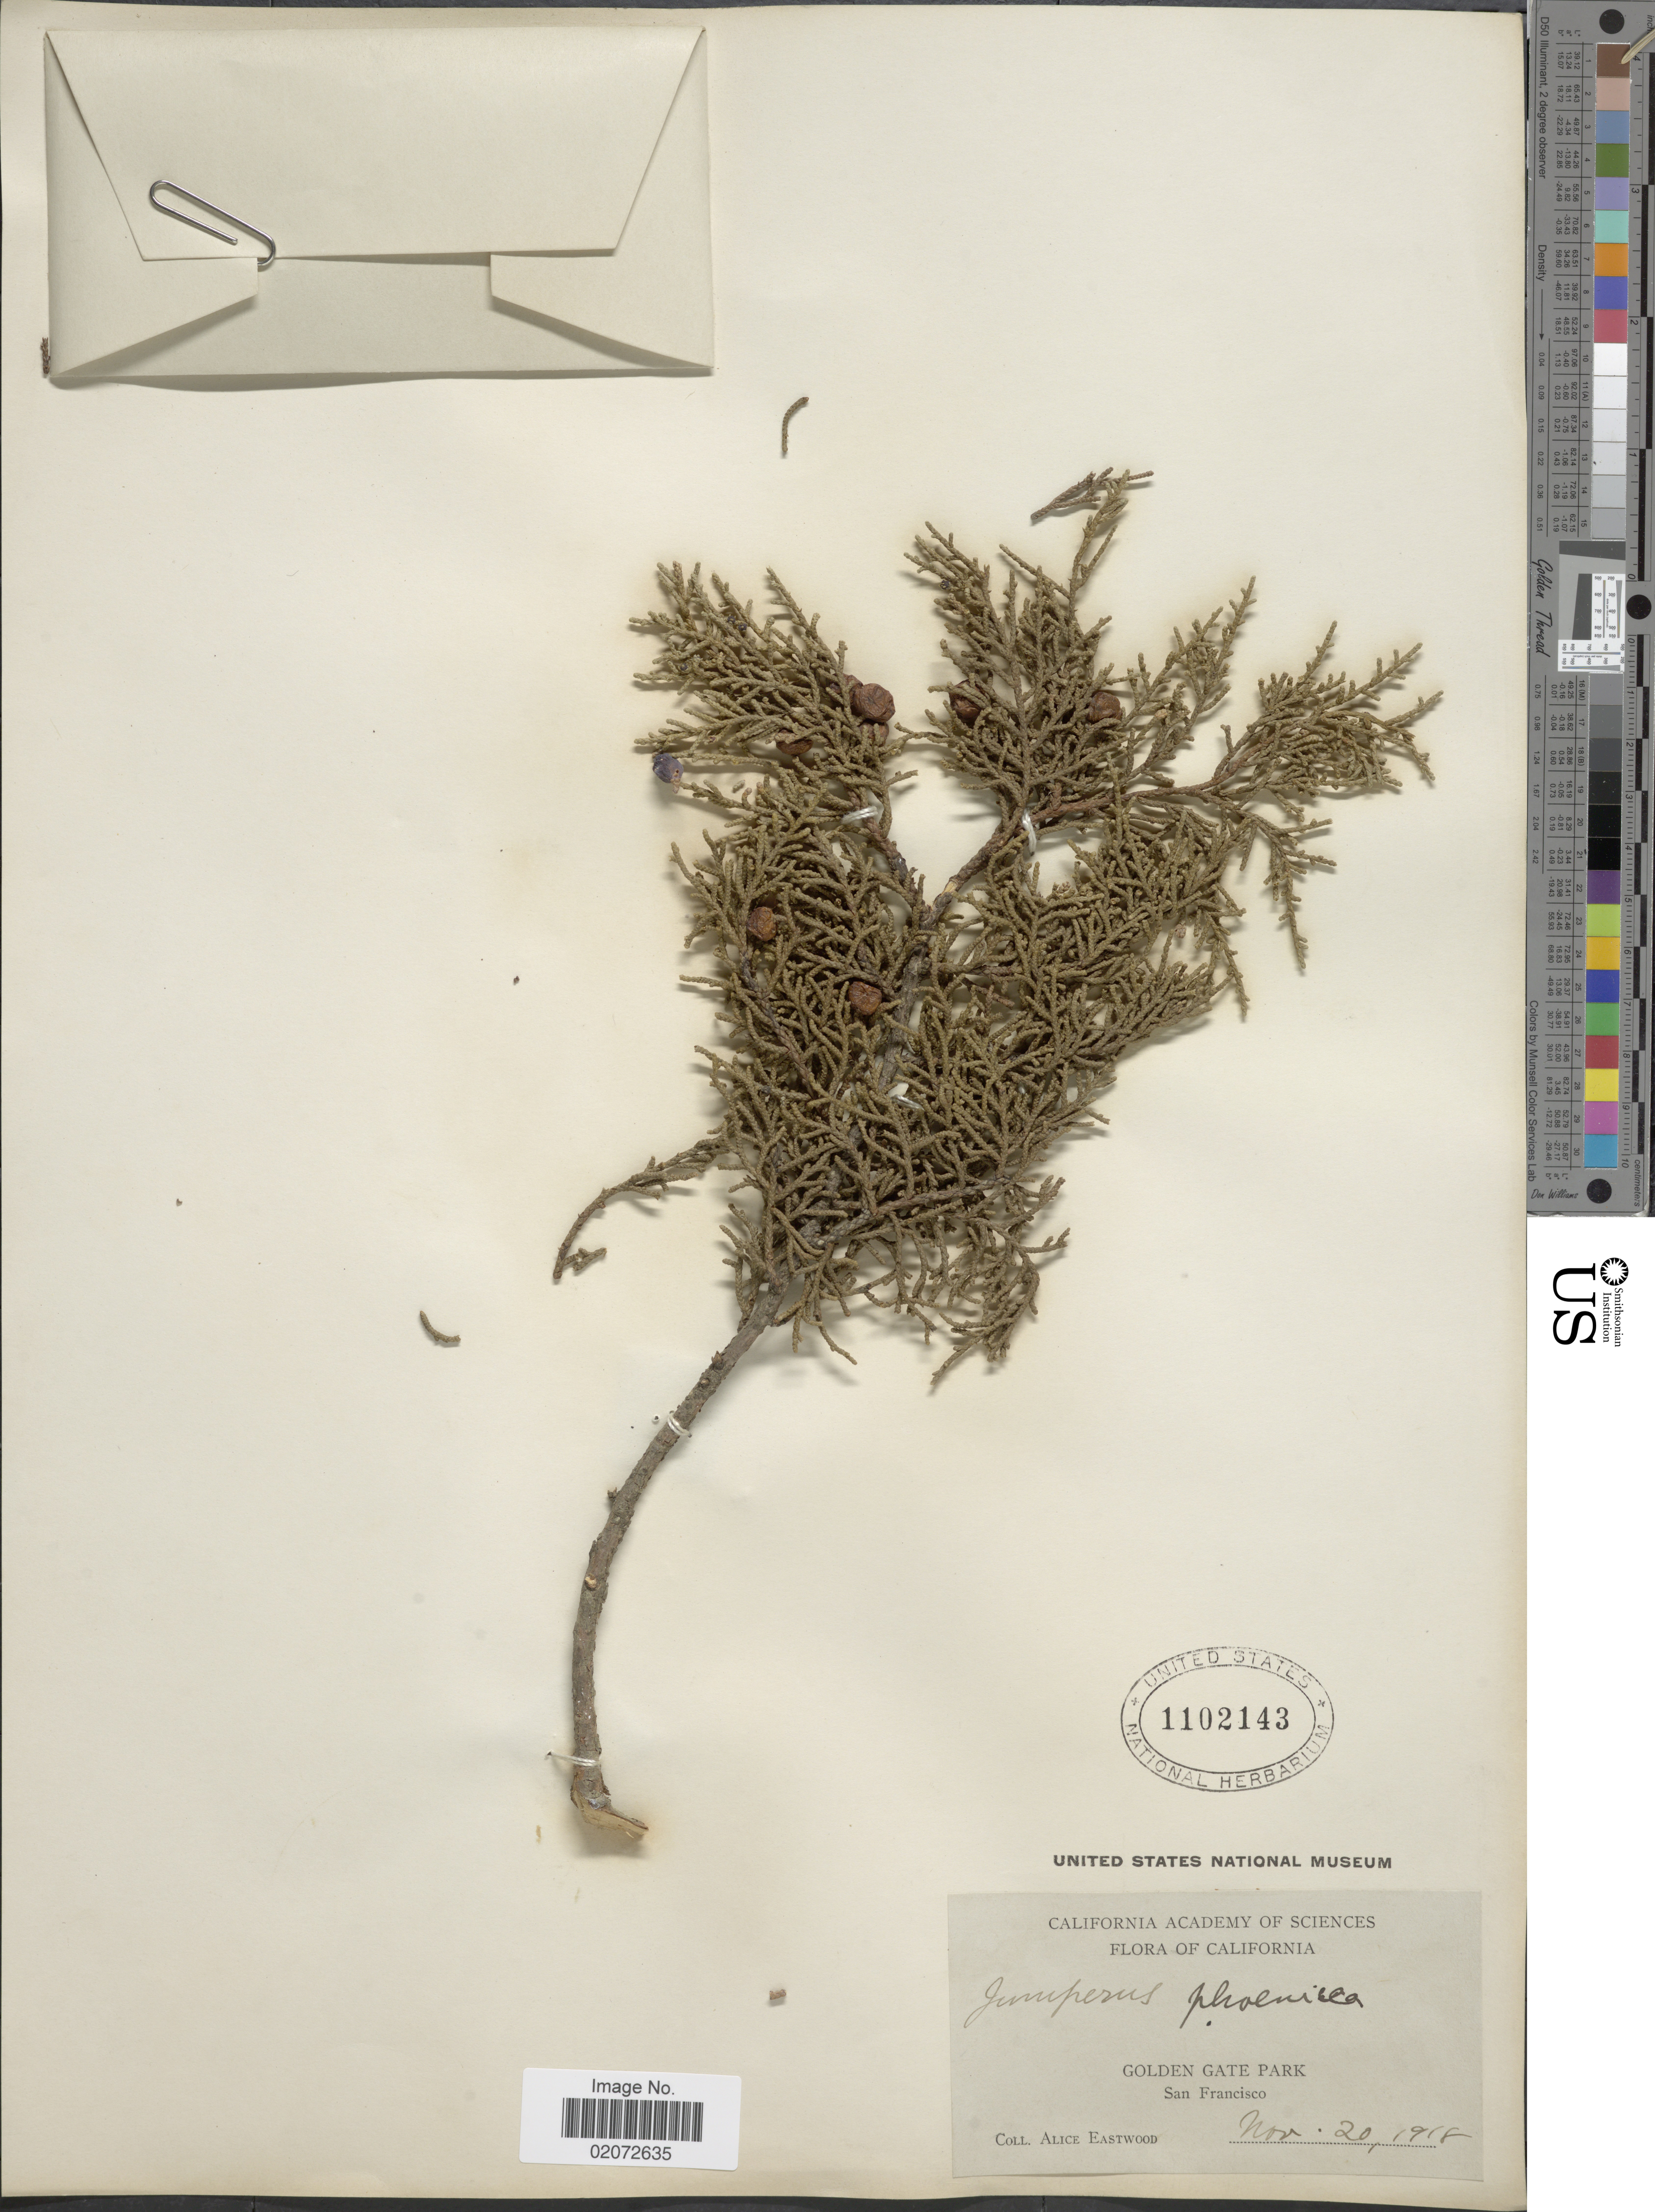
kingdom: Plantae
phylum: Tracheophyta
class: Pinopsida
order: Pinales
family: Cupressaceae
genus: Juniperus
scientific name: Juniperus phoenicea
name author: L.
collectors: A. Eastwood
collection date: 1918-11-20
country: United States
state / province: California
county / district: San Francisco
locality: Golden Gate Park. San Francisco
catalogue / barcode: US 1102143